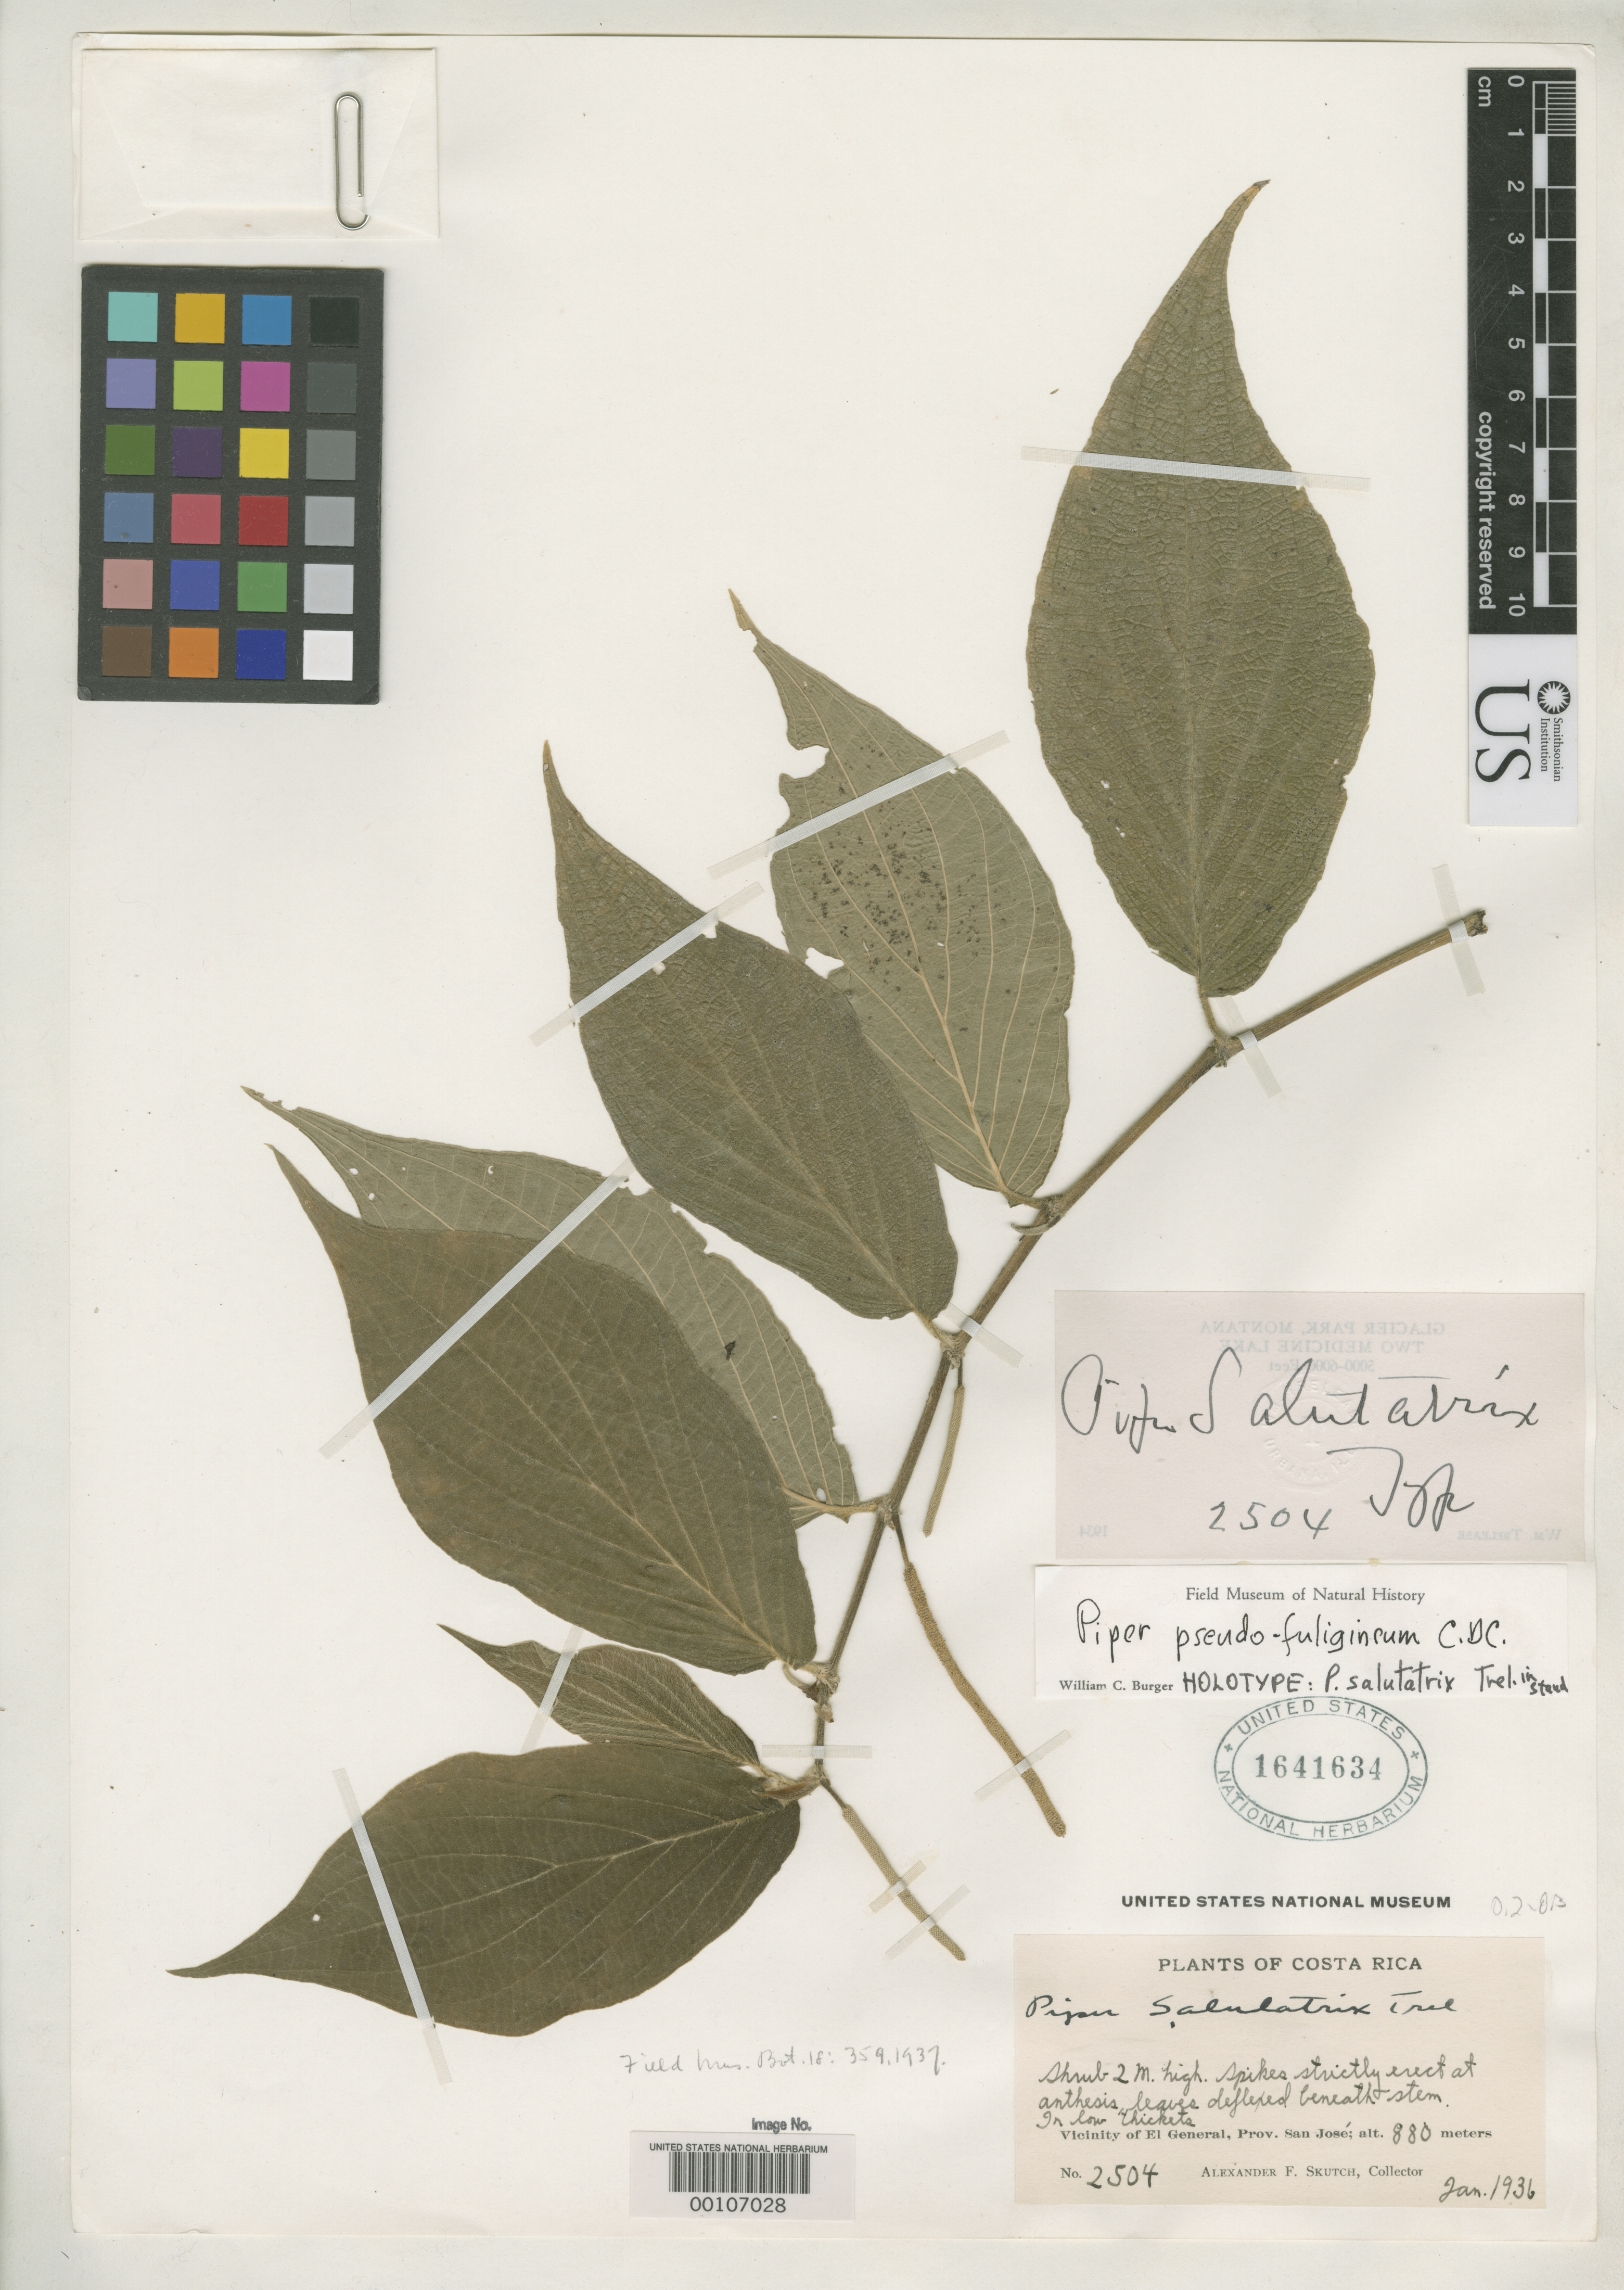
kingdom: Plantae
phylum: Tracheophyta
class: Magnoliopsida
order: Piperales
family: Piperaceae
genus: Piper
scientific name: Piper salutatrix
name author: Trel. in Standl.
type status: Holotype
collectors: A. F. Skutch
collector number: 2504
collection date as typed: Jan 1936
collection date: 1936-01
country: Costa Rica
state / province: San José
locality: Vicinity of El General.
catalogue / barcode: US 1641634